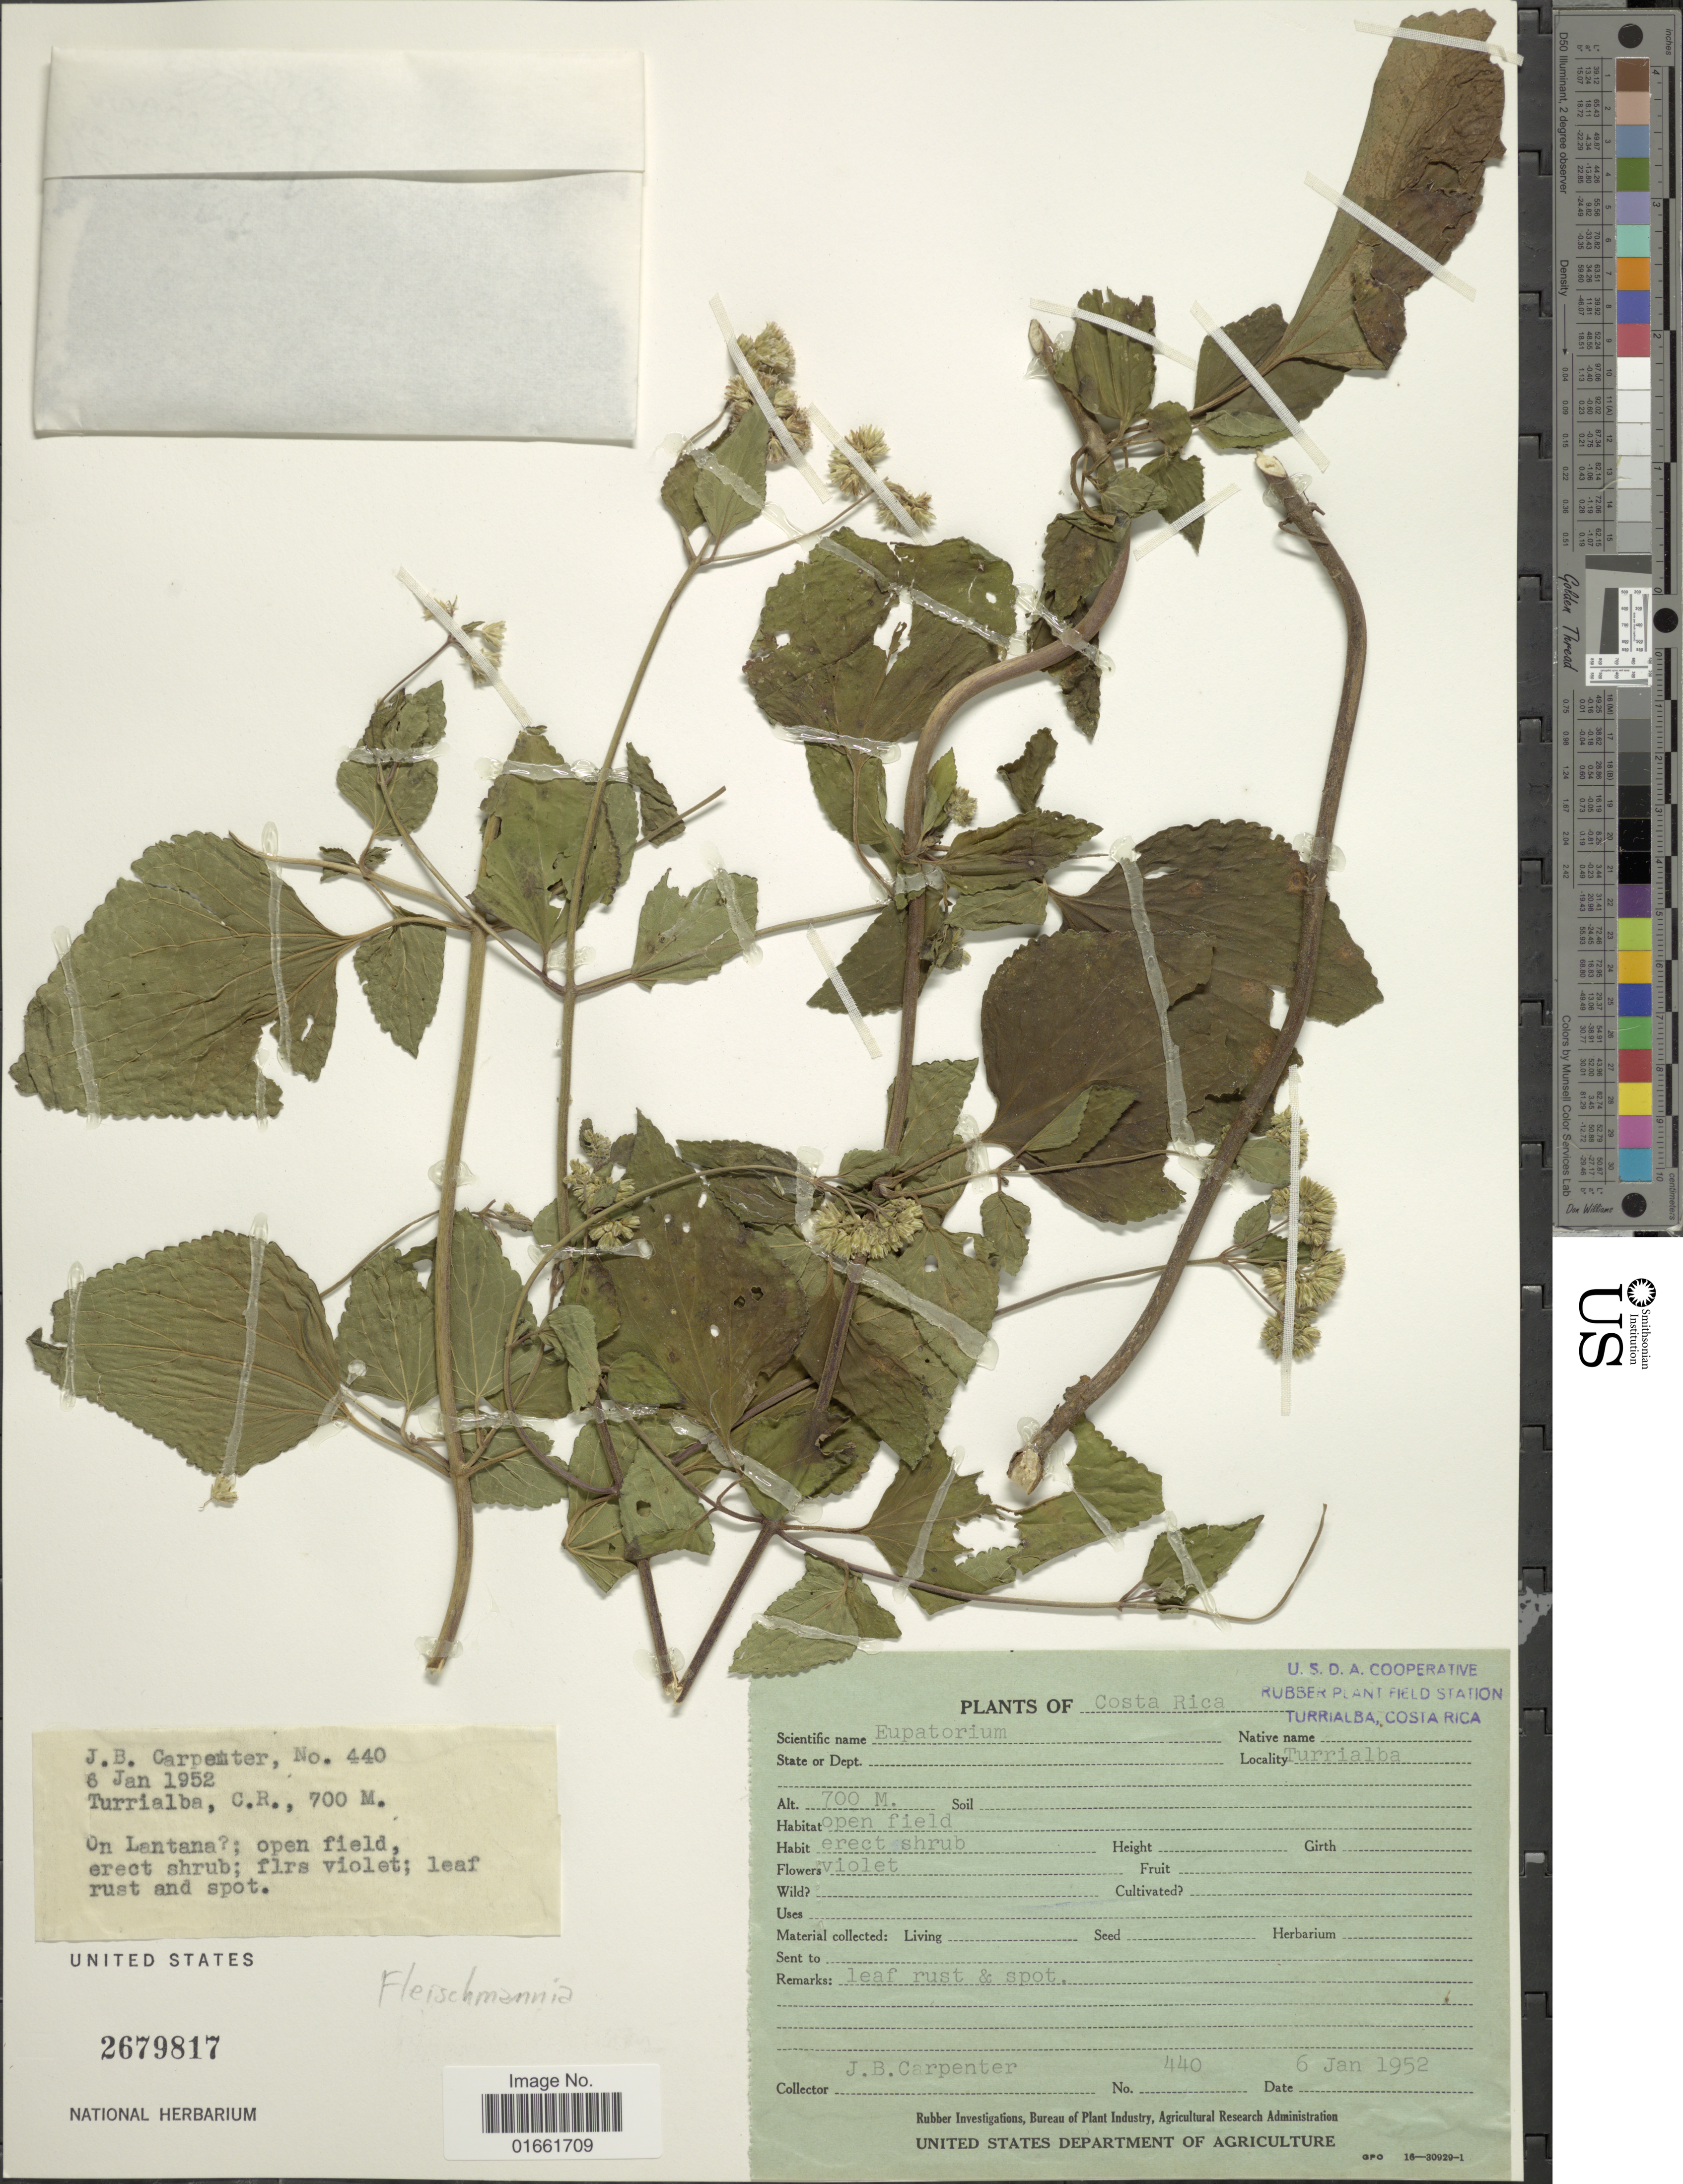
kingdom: Plantae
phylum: Tracheophyta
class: Magnoliopsida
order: Asterales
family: Asteraceae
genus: Fleischmannia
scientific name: Fleischmannia pratensis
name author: (Klatt) R.M. King & H. Rob.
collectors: J. Carpenter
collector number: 440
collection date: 1952-01-06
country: Costa Rica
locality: Turrialba, C.R.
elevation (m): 700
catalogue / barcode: US 2679817